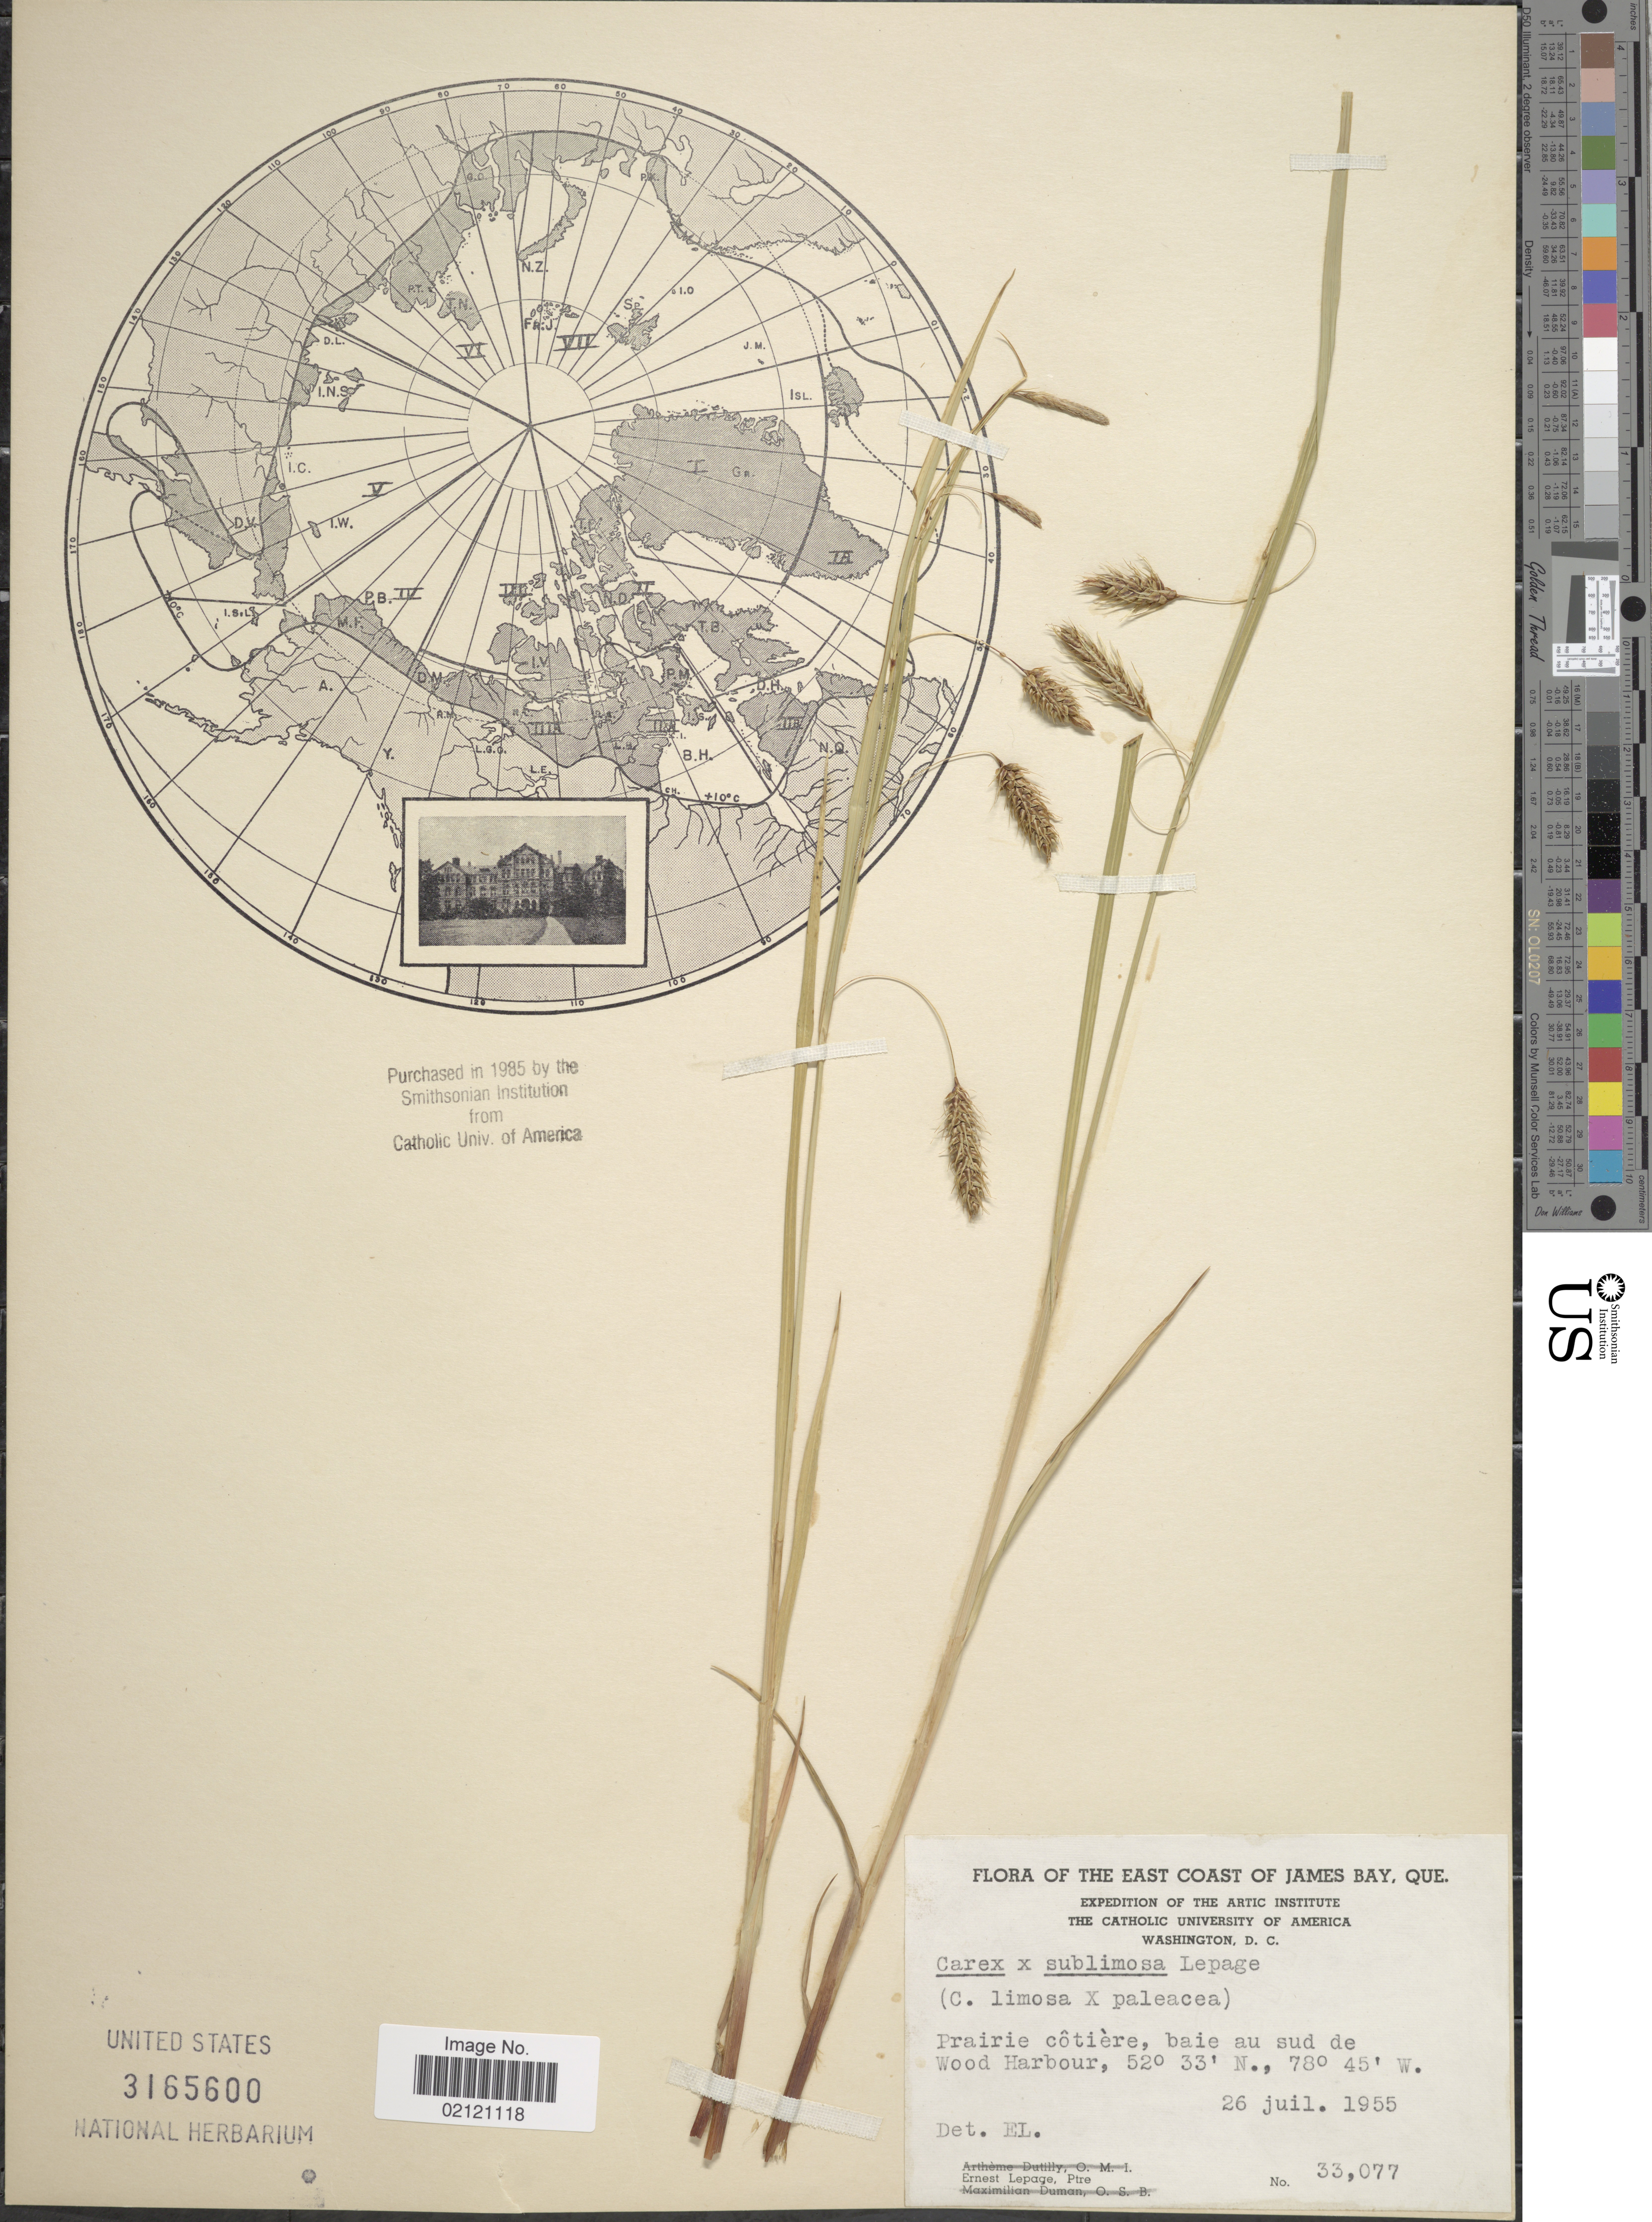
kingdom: Plantae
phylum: Tracheophyta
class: Liliopsida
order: Poales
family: Cyperaceae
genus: Carex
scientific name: Carex limosa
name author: L.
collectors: E. Lepage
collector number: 33077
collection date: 1955-07-26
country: Canada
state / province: Quebec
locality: East Coast of James Bay, Prairie cotiere, baie au sud de Wood Harbour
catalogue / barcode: US 3165600